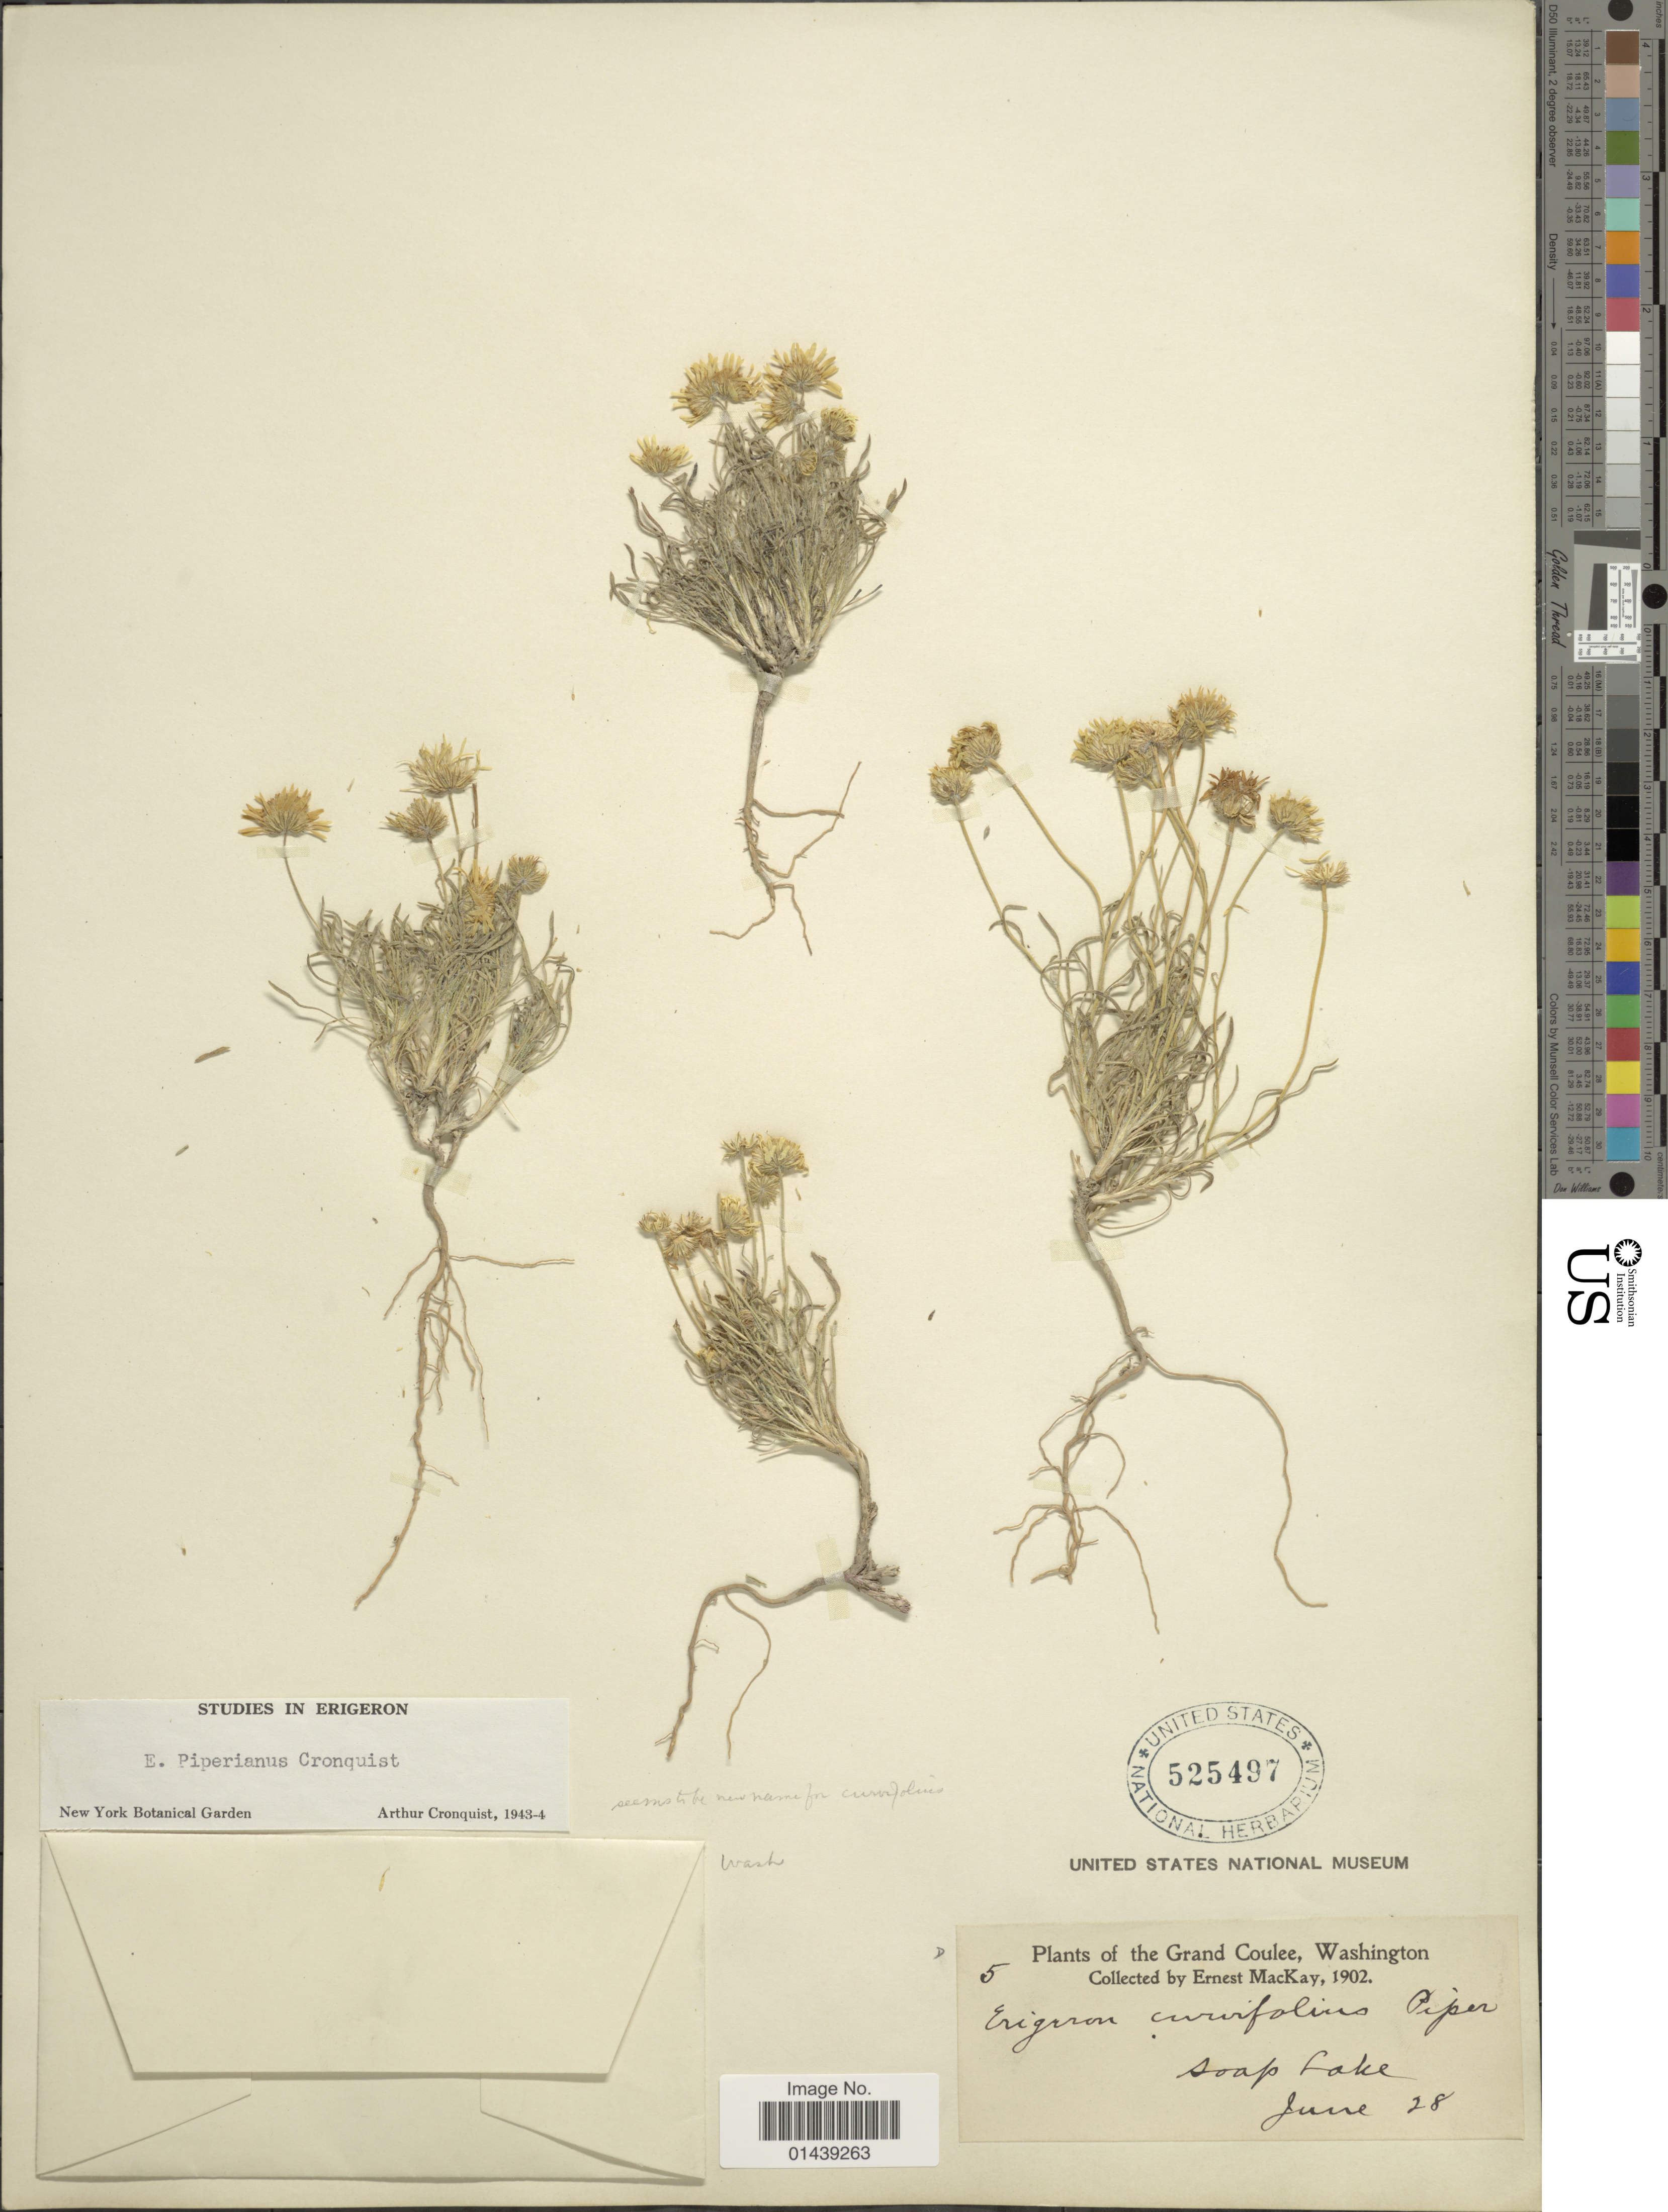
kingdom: Plantae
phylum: Tracheophyta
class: Magnoliopsida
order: Asterales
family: Asteraceae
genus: Erigeron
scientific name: Erigeron piperianus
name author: Cronq.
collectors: E. MacKay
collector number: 5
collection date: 1902-06-28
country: United States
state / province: Washington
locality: Grand Coulee, soap Lake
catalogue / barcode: US 525497